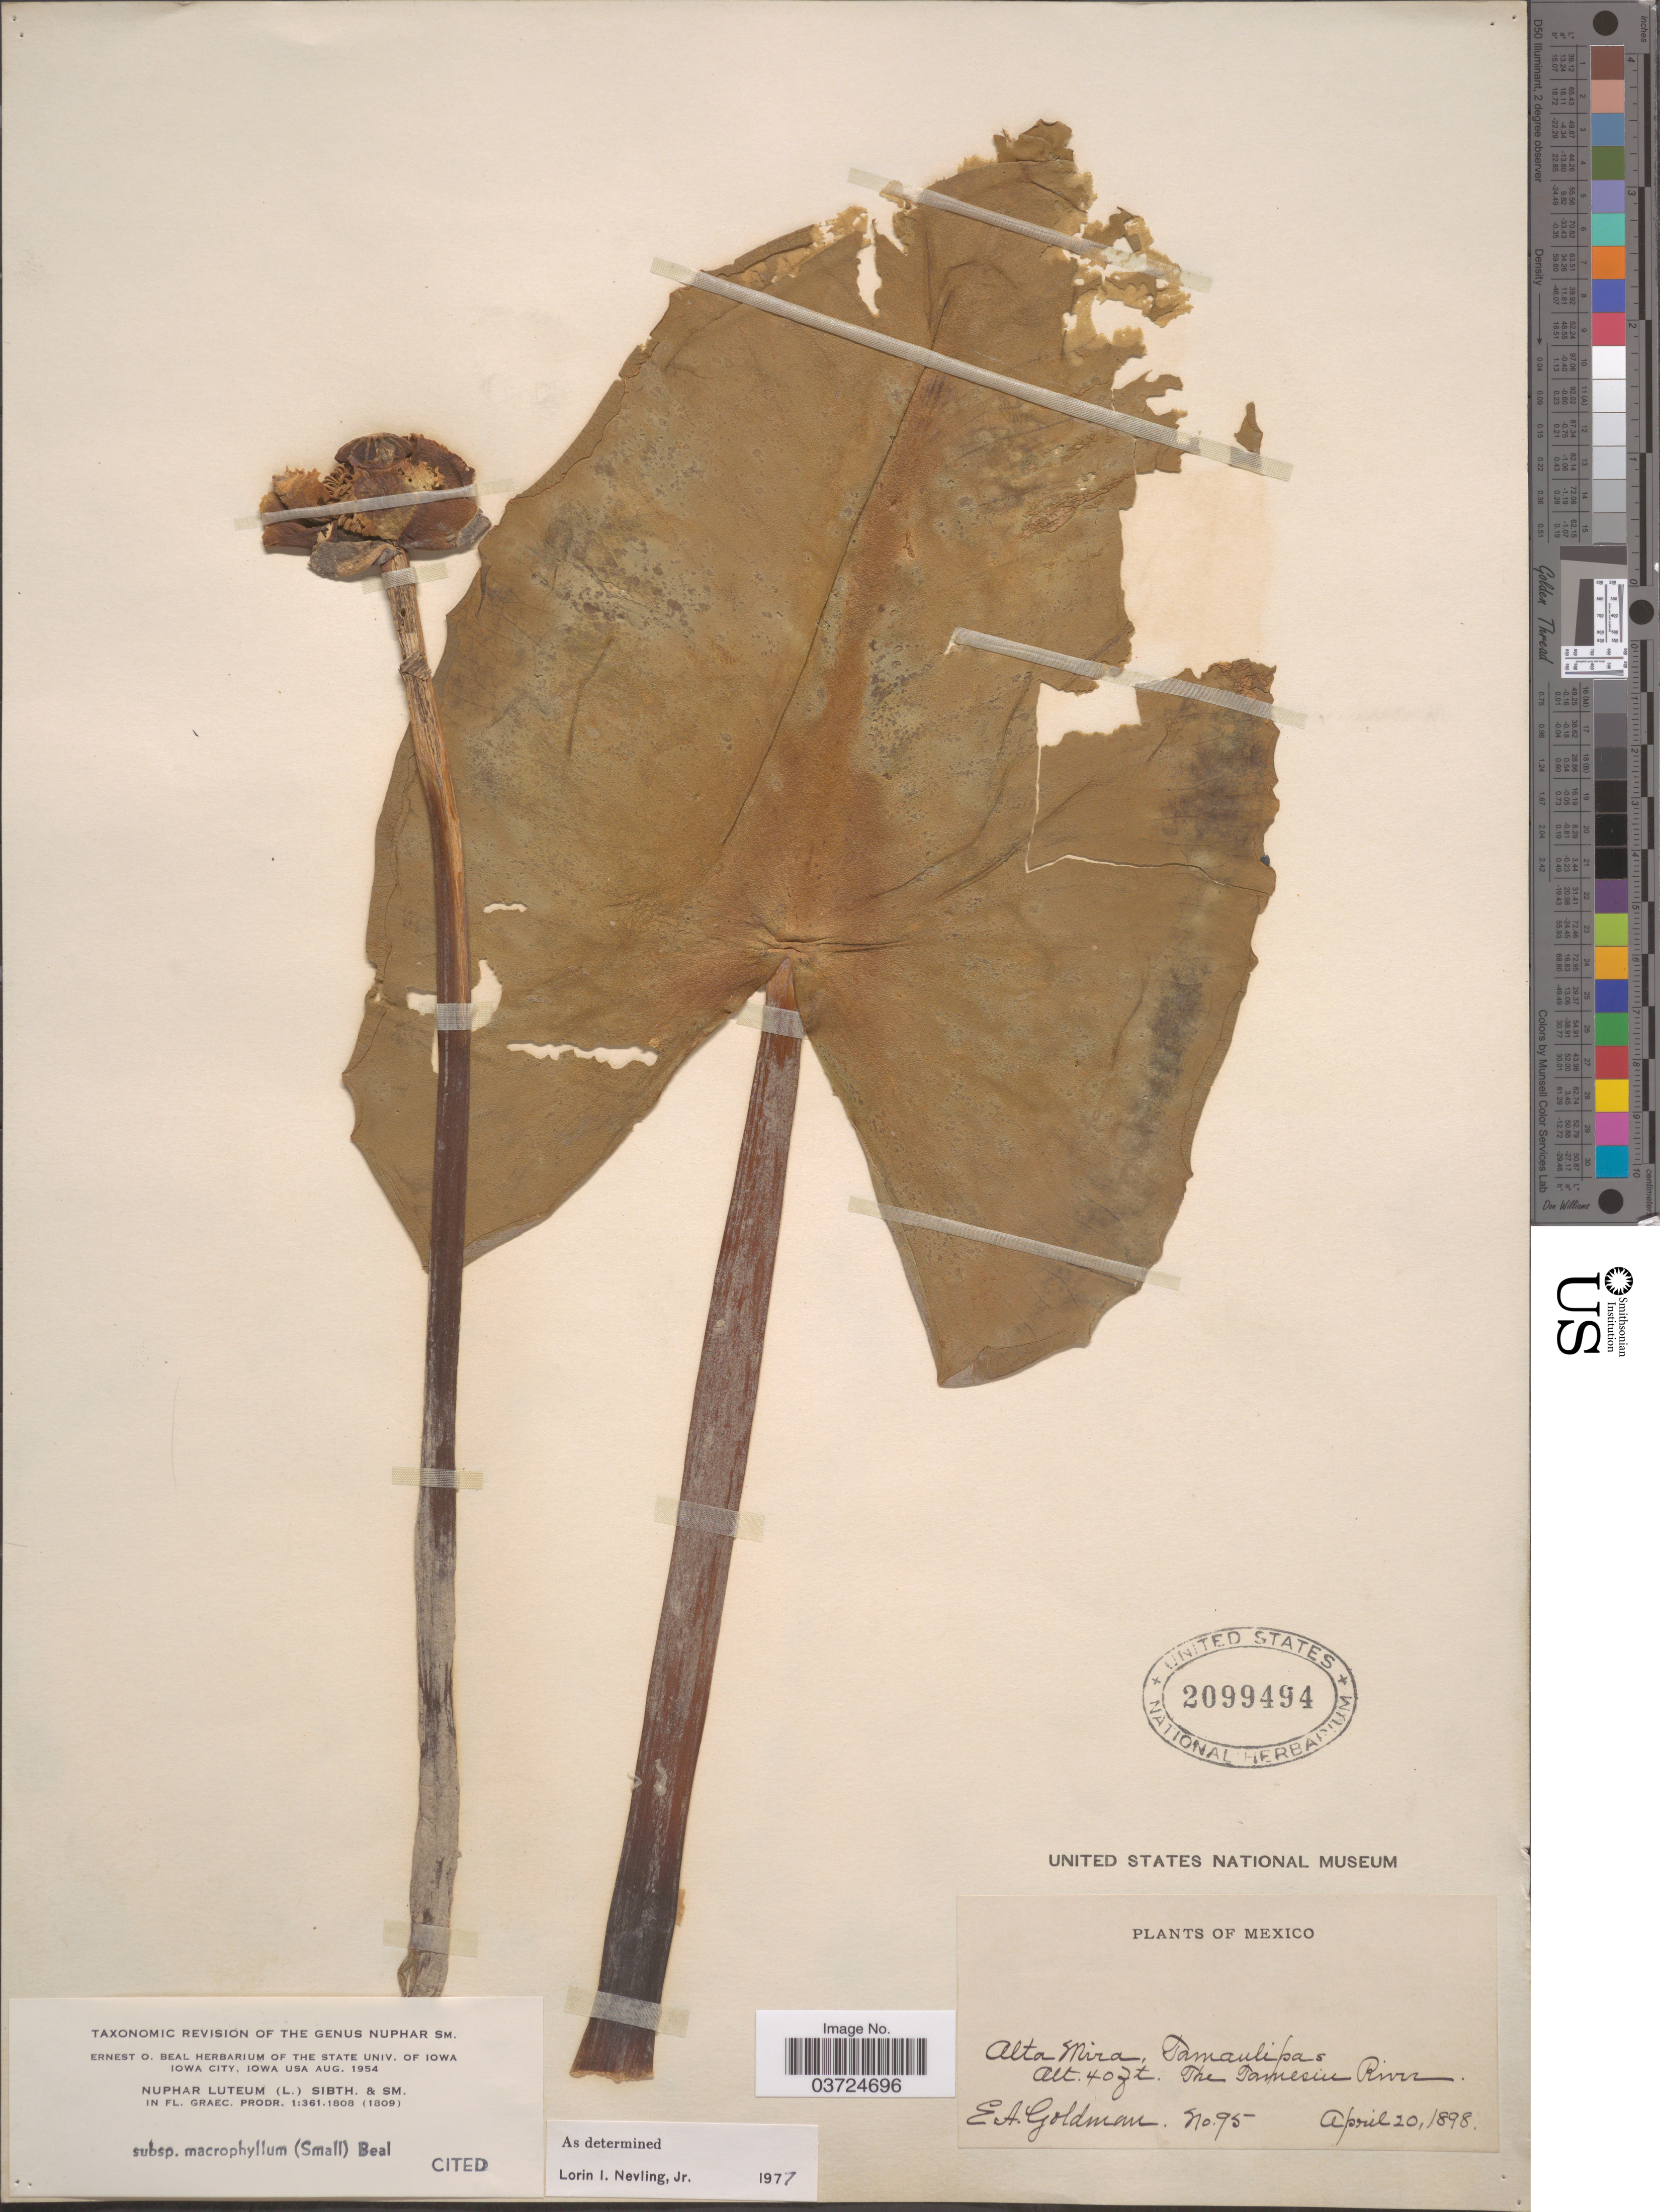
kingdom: Plantae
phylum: Tracheophyta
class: Magnoliopsida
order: Nymphaeales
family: Nymphaeaceae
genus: Nuphar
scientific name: Nuphar advena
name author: (Aiton) W.T. Aiton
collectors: E. A. Goldman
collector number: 95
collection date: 1898-04-20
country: Mexico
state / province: Tamaulipas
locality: Alta Mira. The Tamesin River.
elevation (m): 12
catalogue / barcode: US 2099494